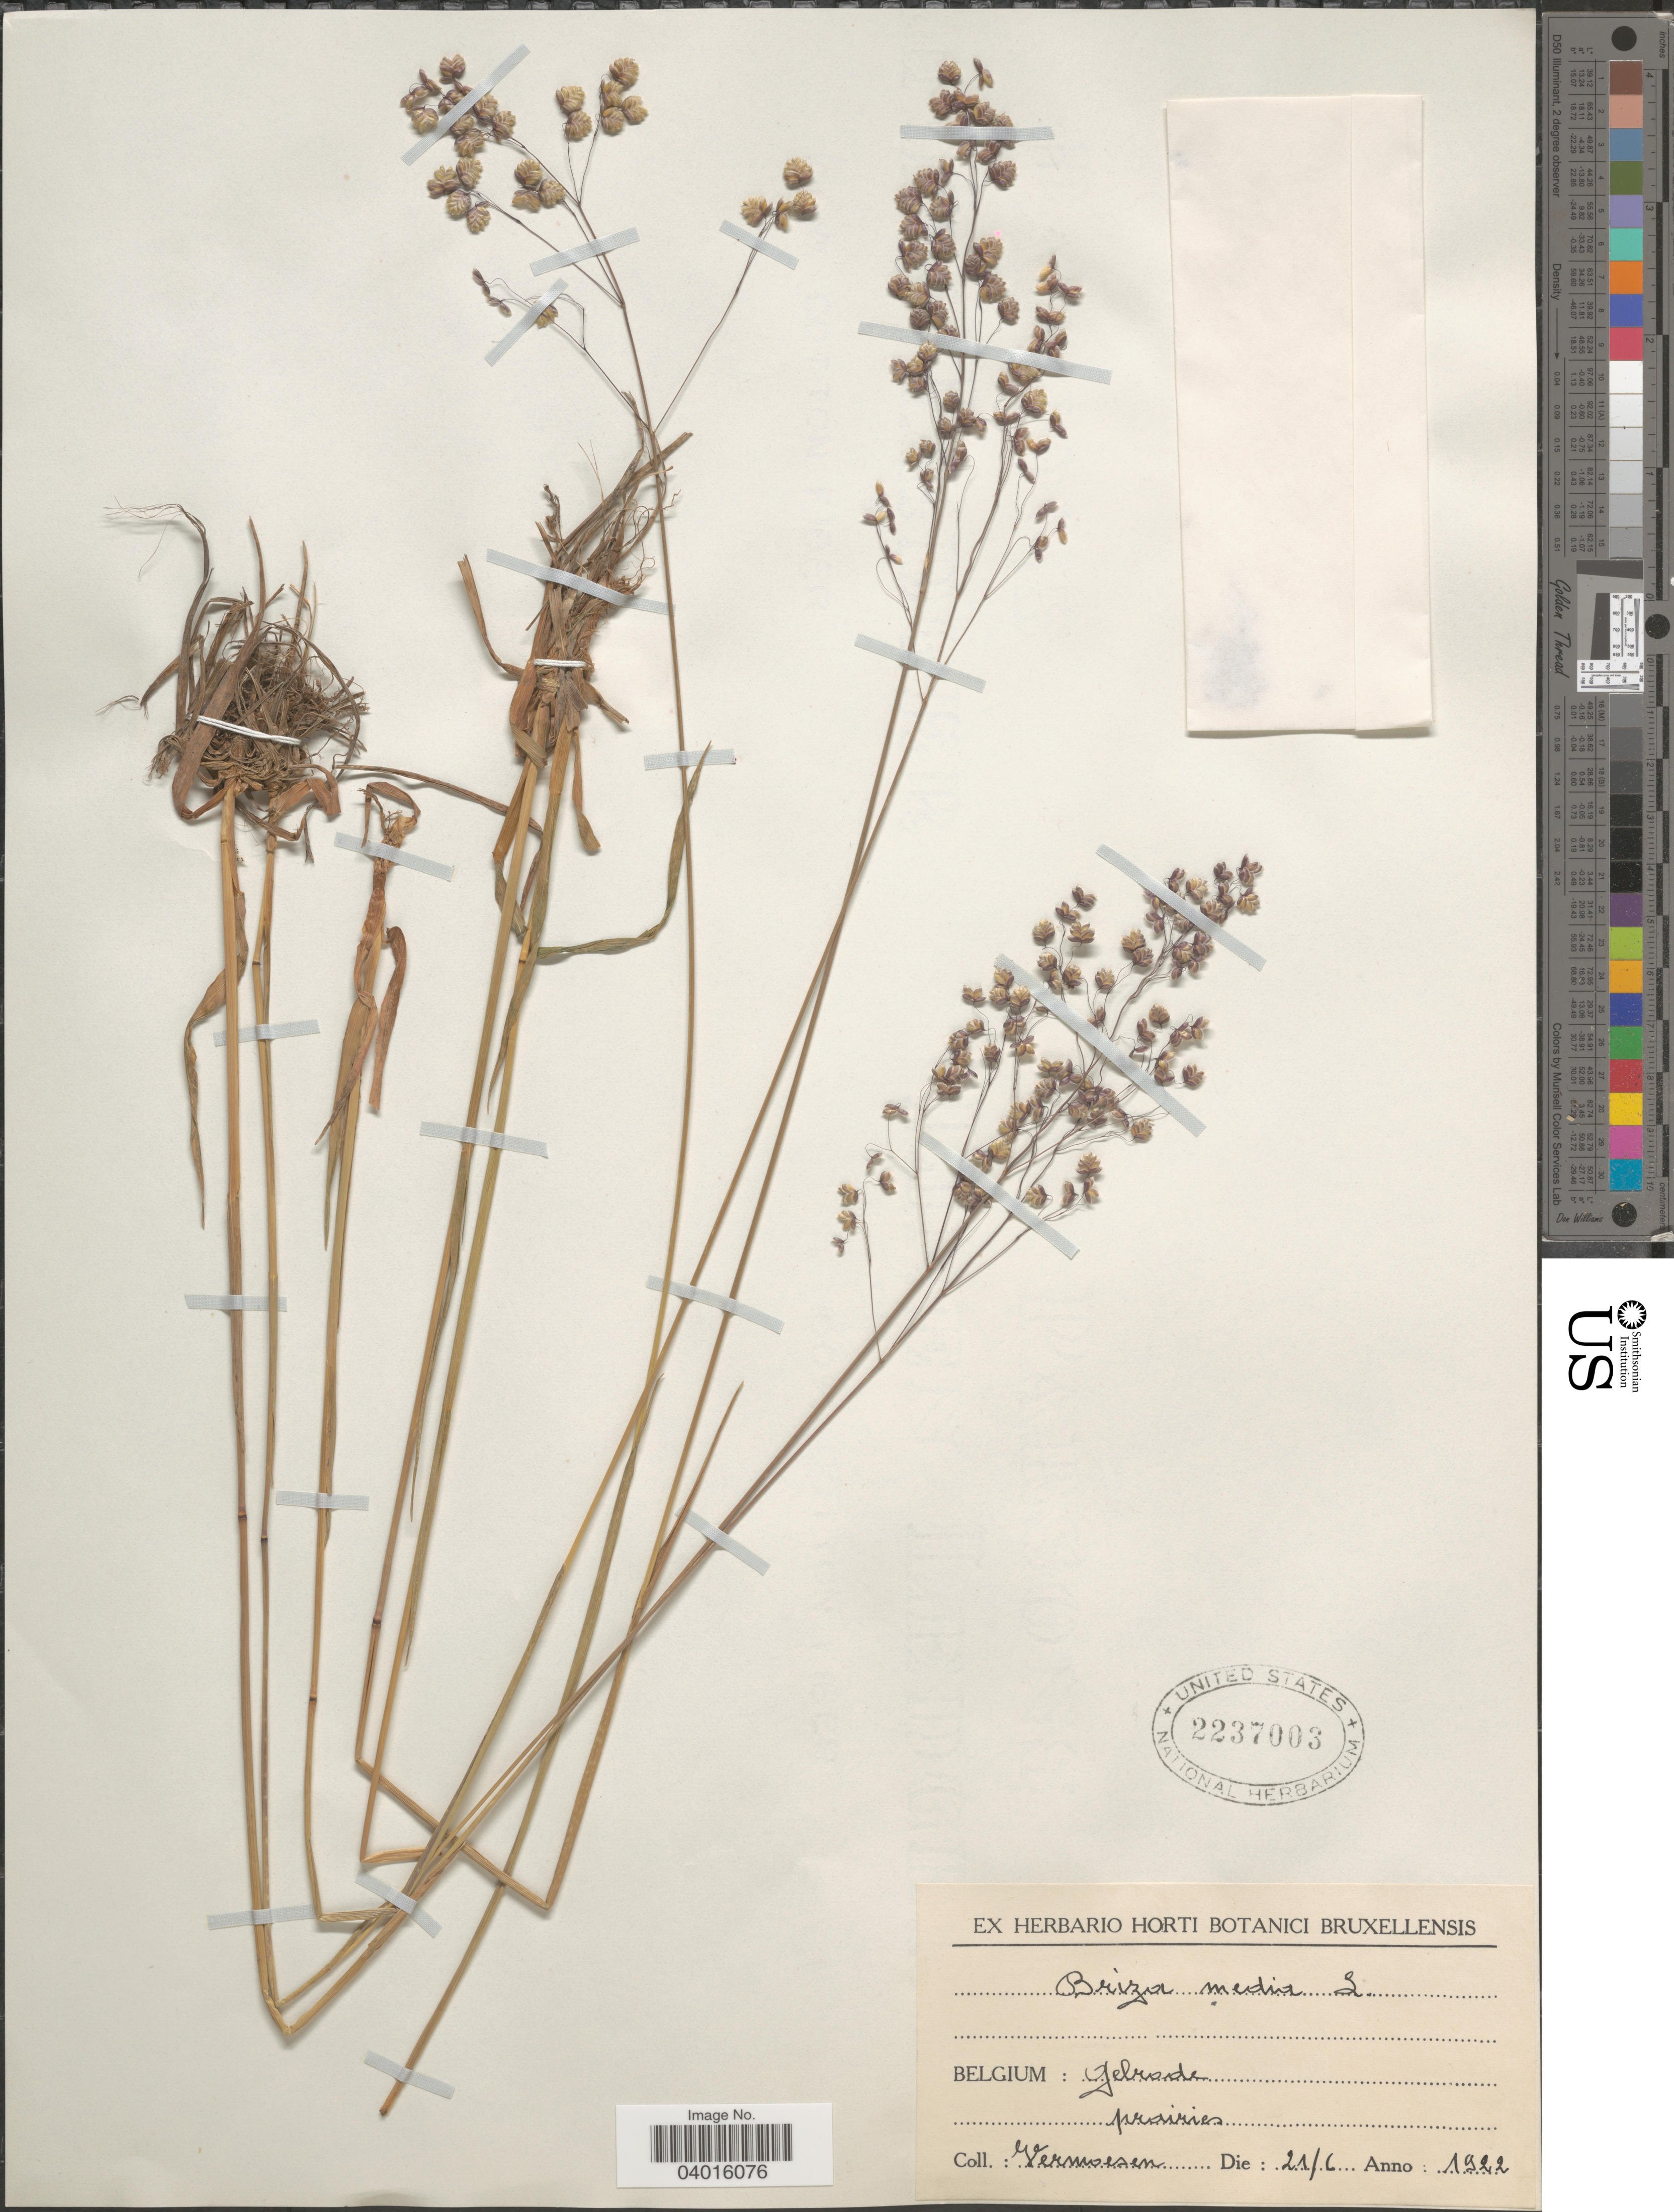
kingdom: Plantae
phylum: Tracheophyta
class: Liliopsida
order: Poales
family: Poaceae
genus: Briza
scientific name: Briza media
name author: L.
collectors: -- Vermoesen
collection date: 1922-06-21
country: Belgium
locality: Gelrode.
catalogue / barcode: US 2237003